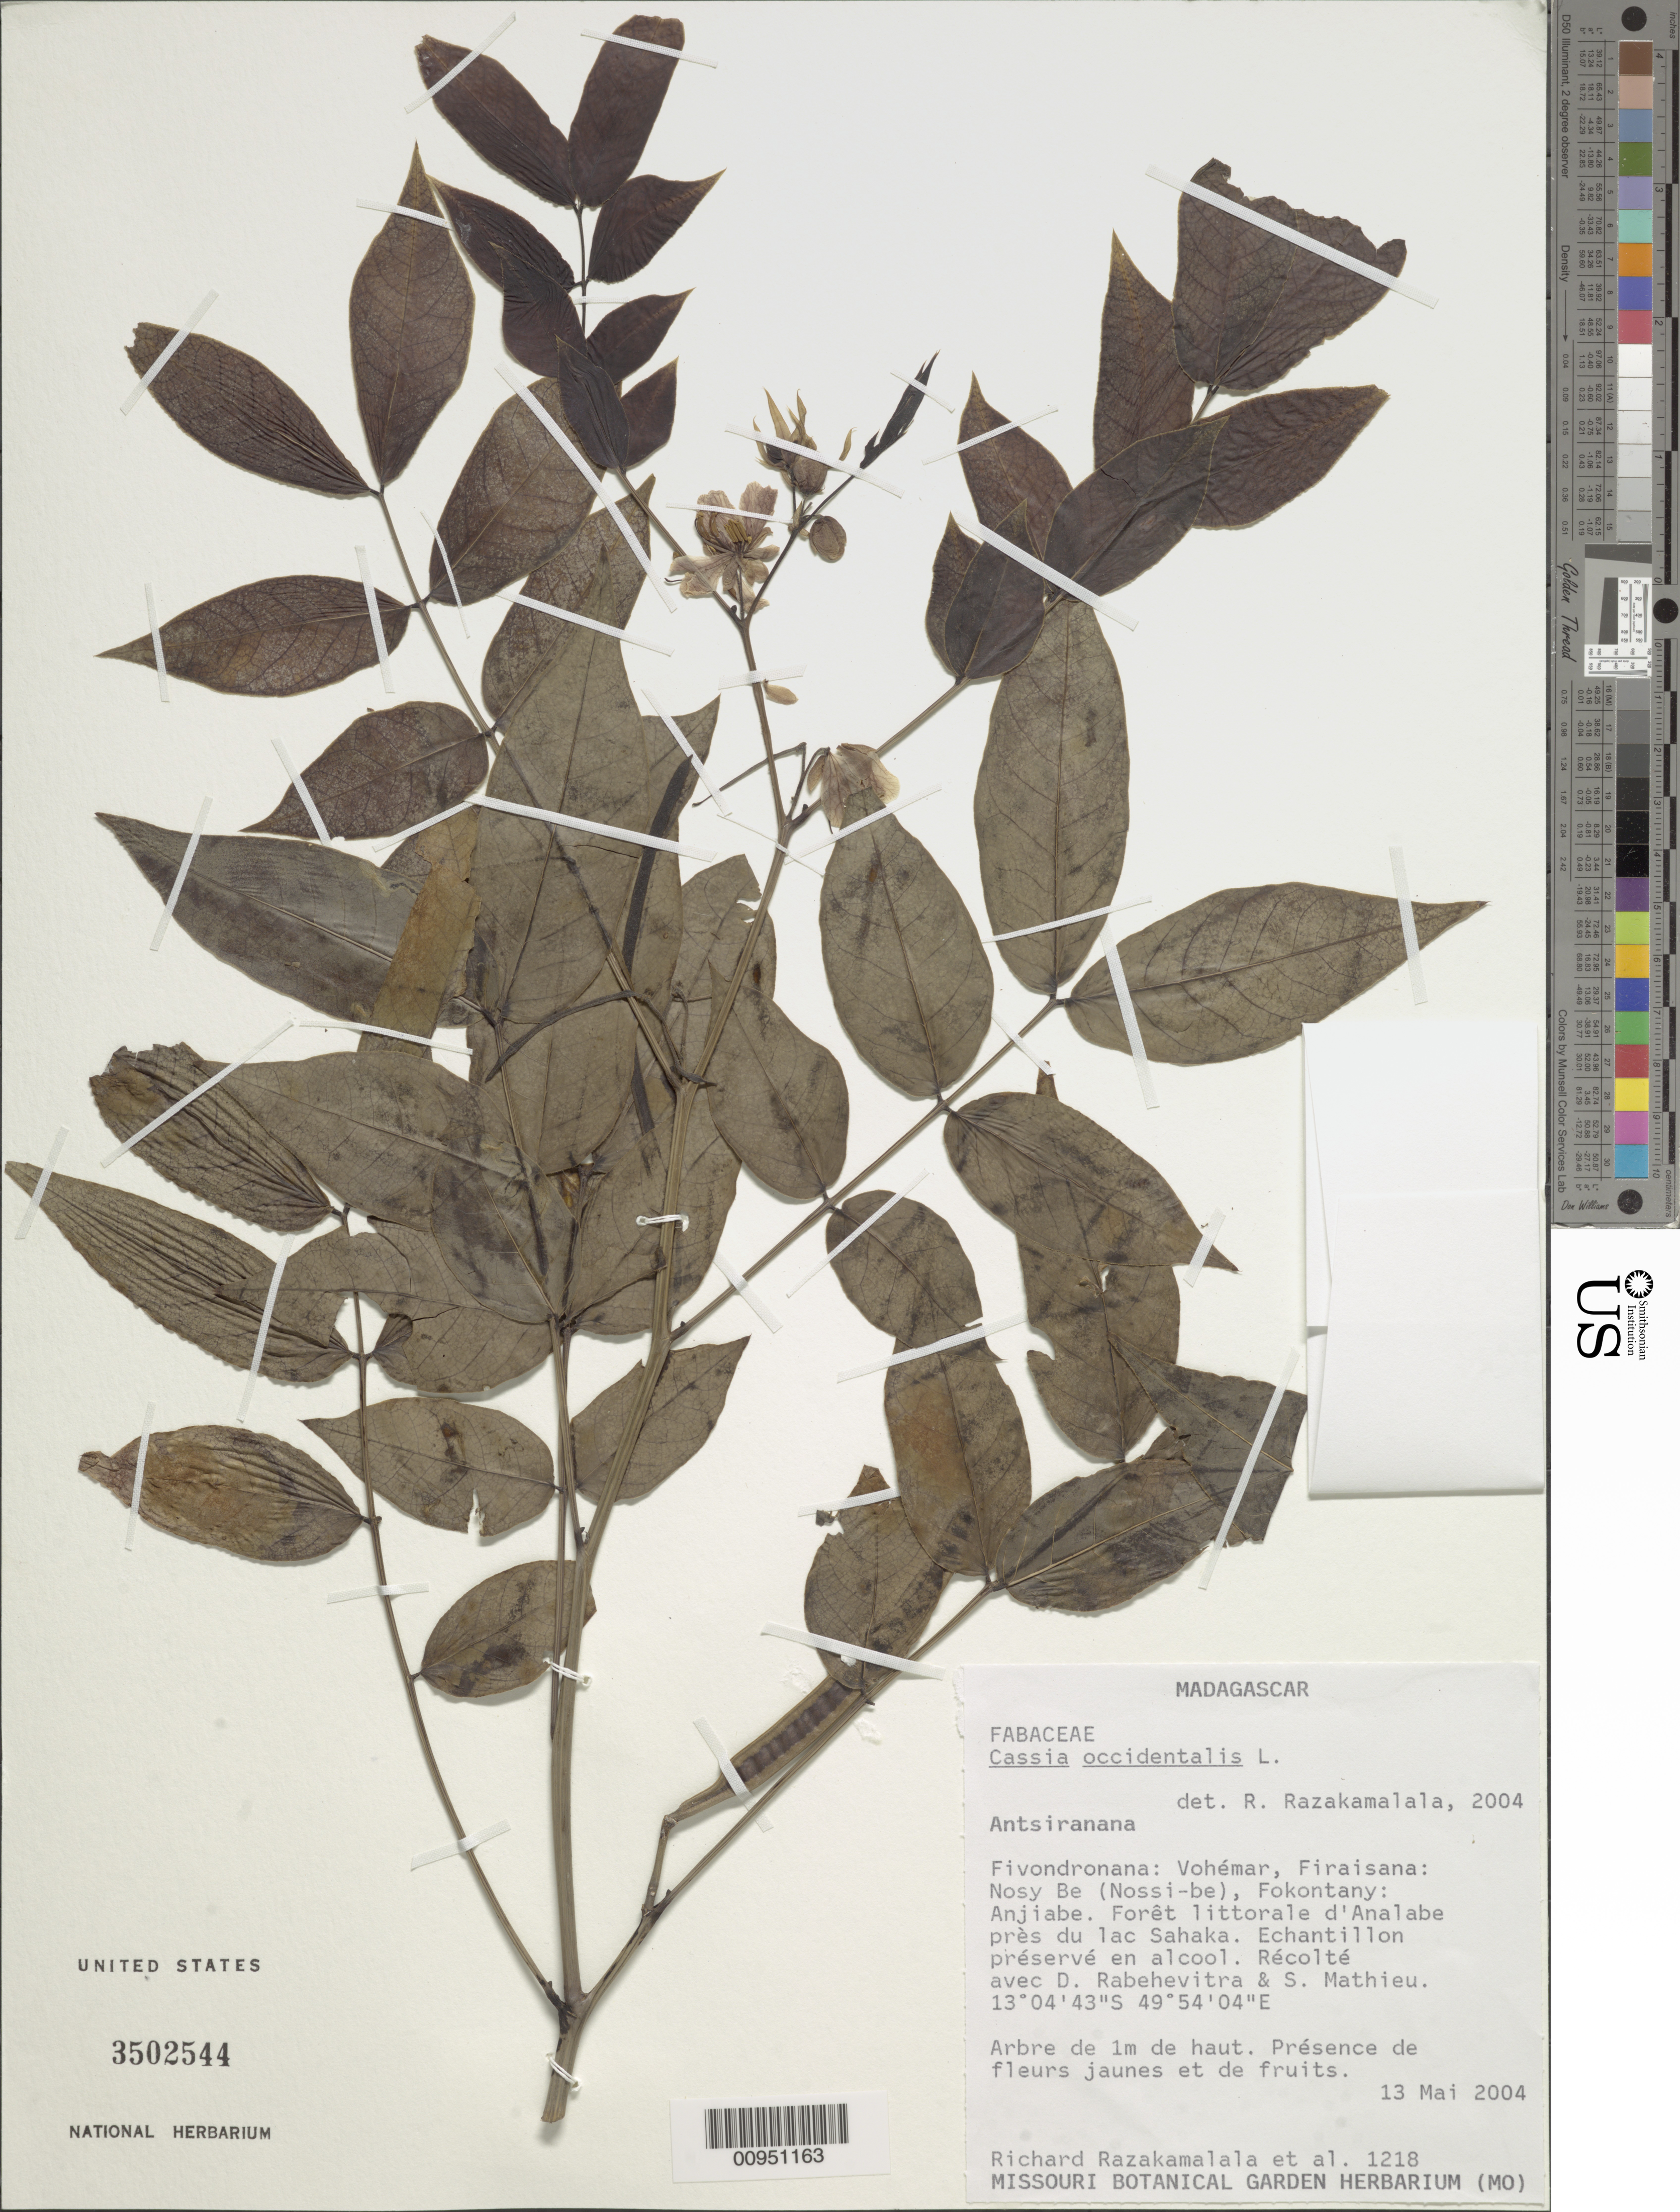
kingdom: Plantae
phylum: Tracheophyta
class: Magnoliopsida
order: Fabales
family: Fabaceae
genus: Senna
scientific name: Senna occidentalis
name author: (L.) Link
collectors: R. Razakamalala et al.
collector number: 1218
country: Madagascar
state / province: Sava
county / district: Vohémar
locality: Fivondronana, Vohemar, Firaisana, Nosy Be, Fokontanay, Anjiabe. [INTERPRETTED: Nosibe]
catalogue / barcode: US 3502544